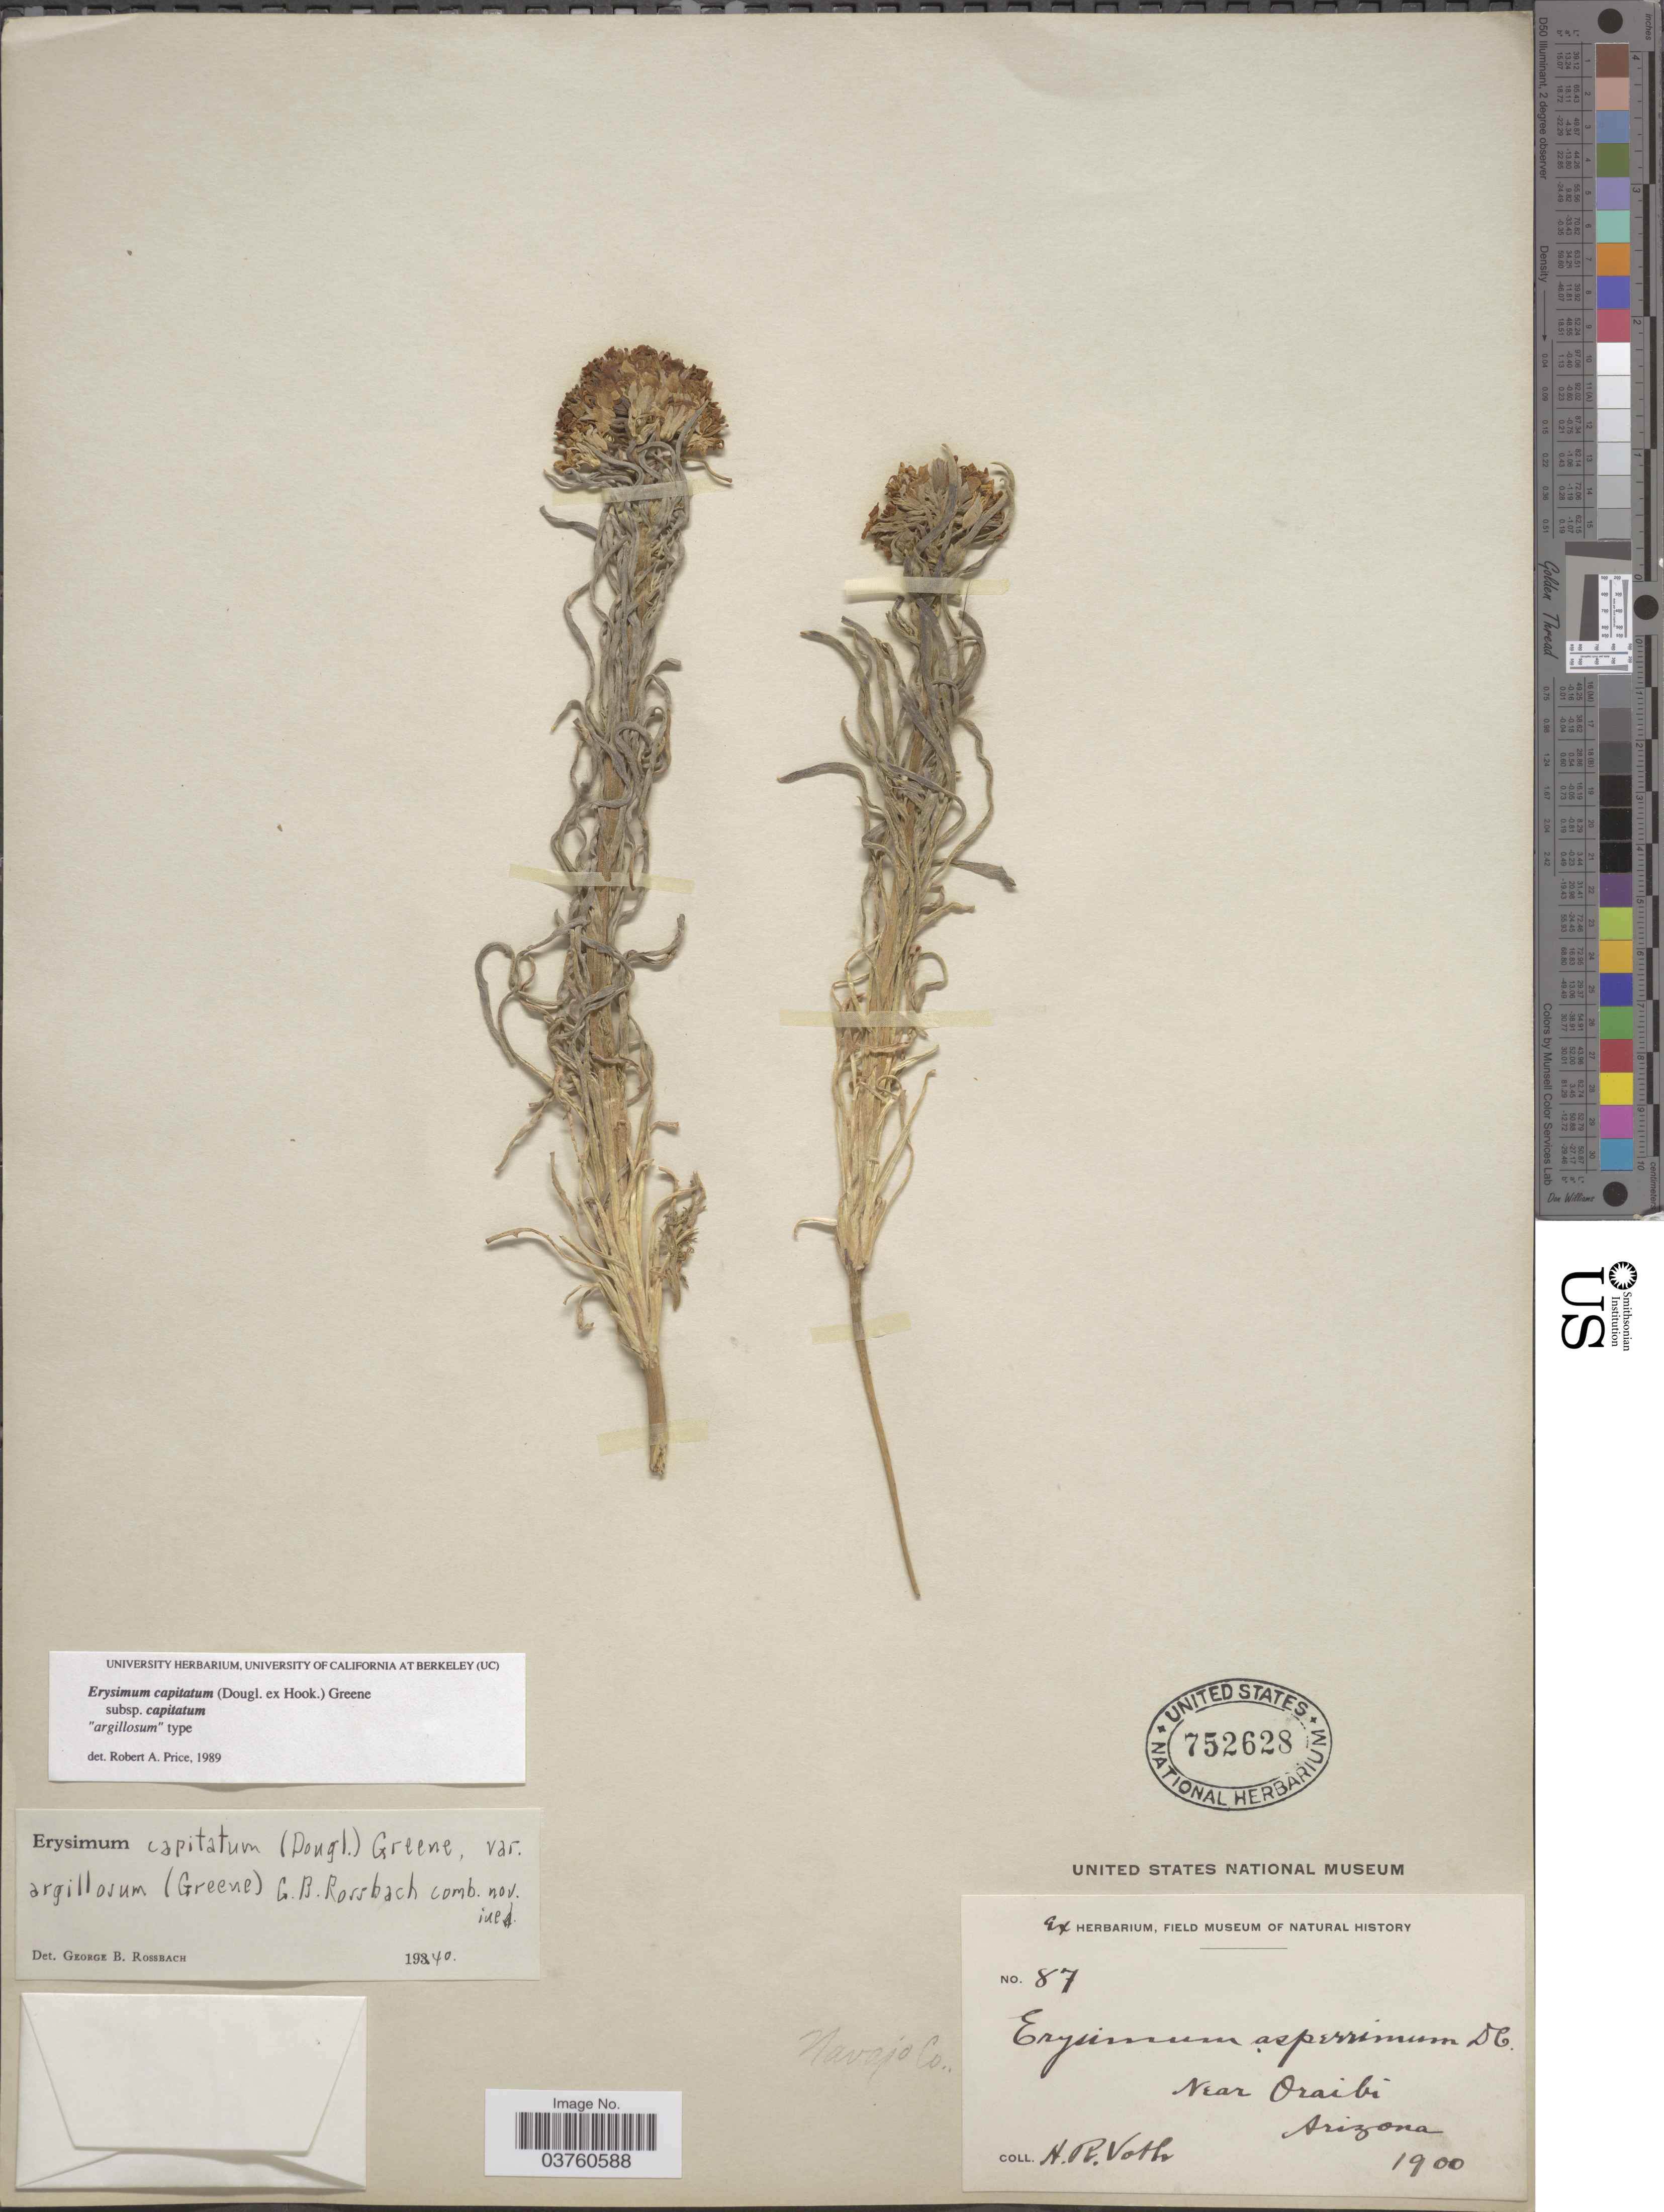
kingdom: Plantae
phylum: Tracheophyta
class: Magnoliopsida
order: Brassicales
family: Brassicaceae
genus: Erysimum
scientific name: Erysimum capitatum subsp. capitatum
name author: (Douglas ex Hook.) Greene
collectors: H. Voth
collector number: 87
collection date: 1900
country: United States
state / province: Arizona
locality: Near Oraibi. Navajo Co.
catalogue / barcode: US 752628